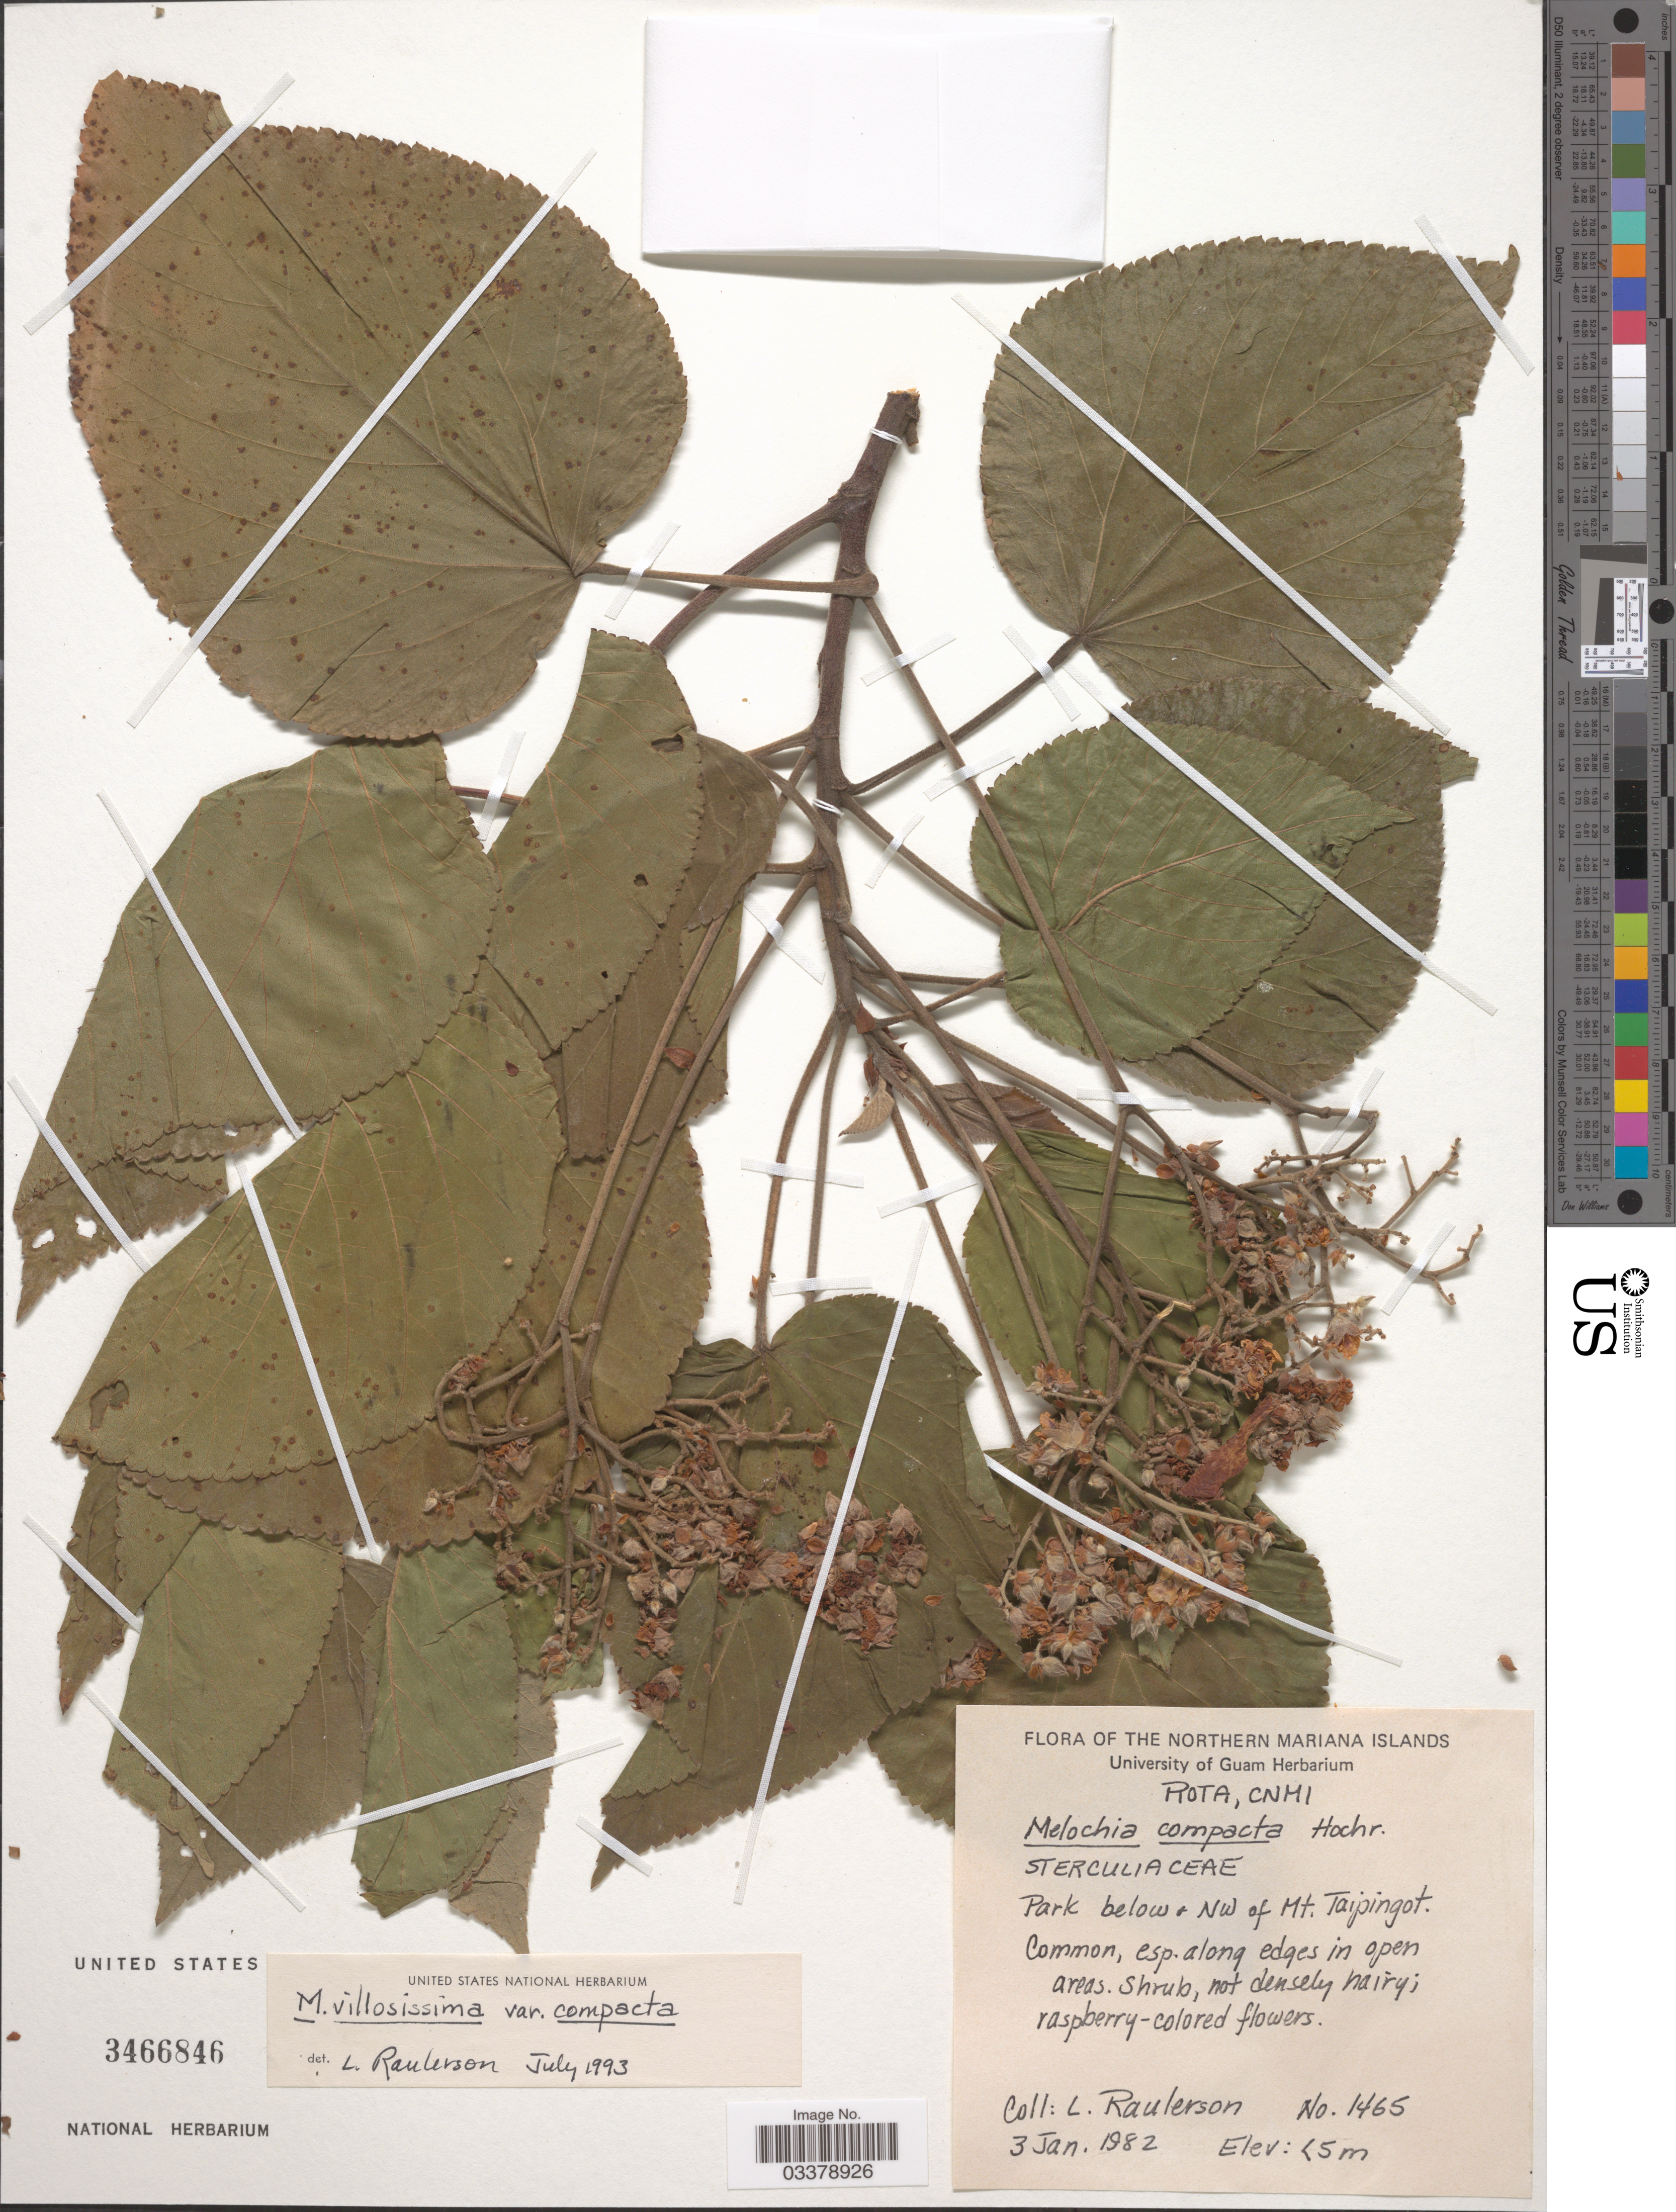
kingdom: Plantae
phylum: Tracheophyta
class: Magnoliopsida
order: Malvales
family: Malvaceae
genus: Melochia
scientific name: Melochia compacta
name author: Hochr.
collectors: L. Raulerson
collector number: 1465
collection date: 1982-01-03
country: Northern Mariana Islands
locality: Rota, CNMI, Park below & NW of Mt. Taipingot.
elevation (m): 5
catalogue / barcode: US 3466846